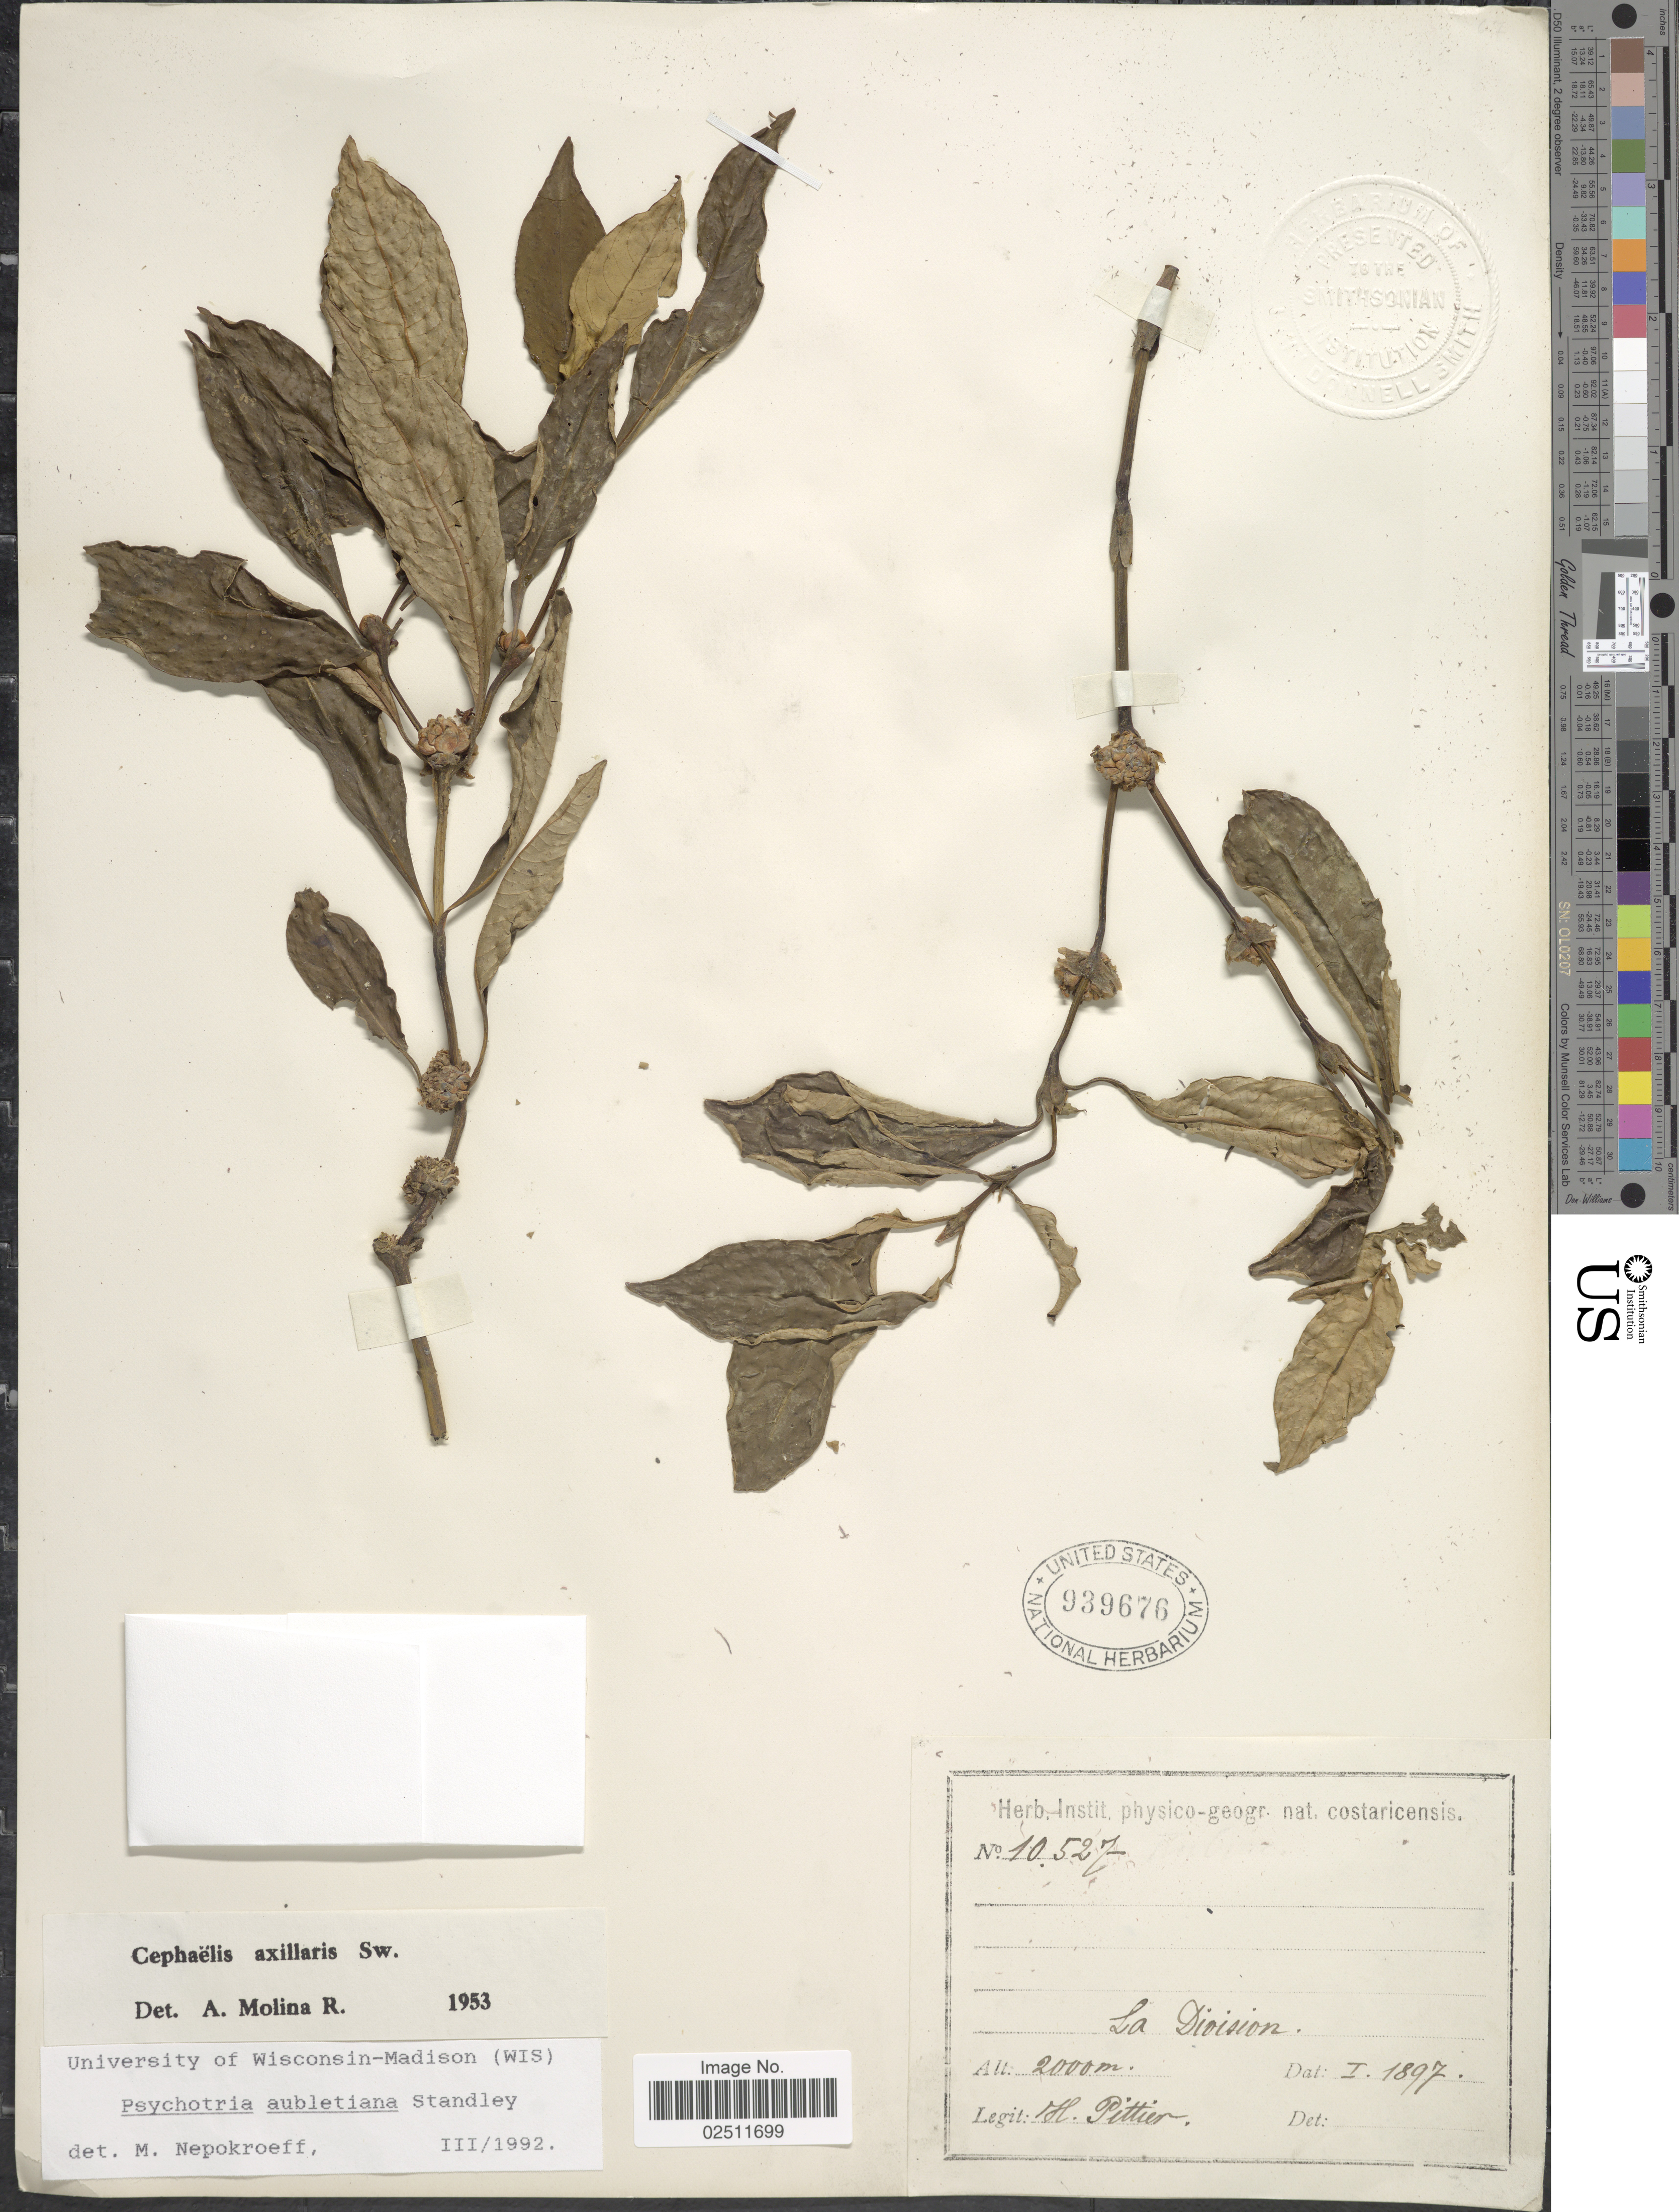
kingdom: Plantae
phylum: Tracheophyta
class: Magnoliopsida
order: Gentianales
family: Rubiaceae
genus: Psychotria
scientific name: Psychotria aubletiana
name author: Steyerm.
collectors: H. F. Pittier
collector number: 10527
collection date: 1897-01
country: Costa Rica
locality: La Division.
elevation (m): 2000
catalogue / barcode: US 939676